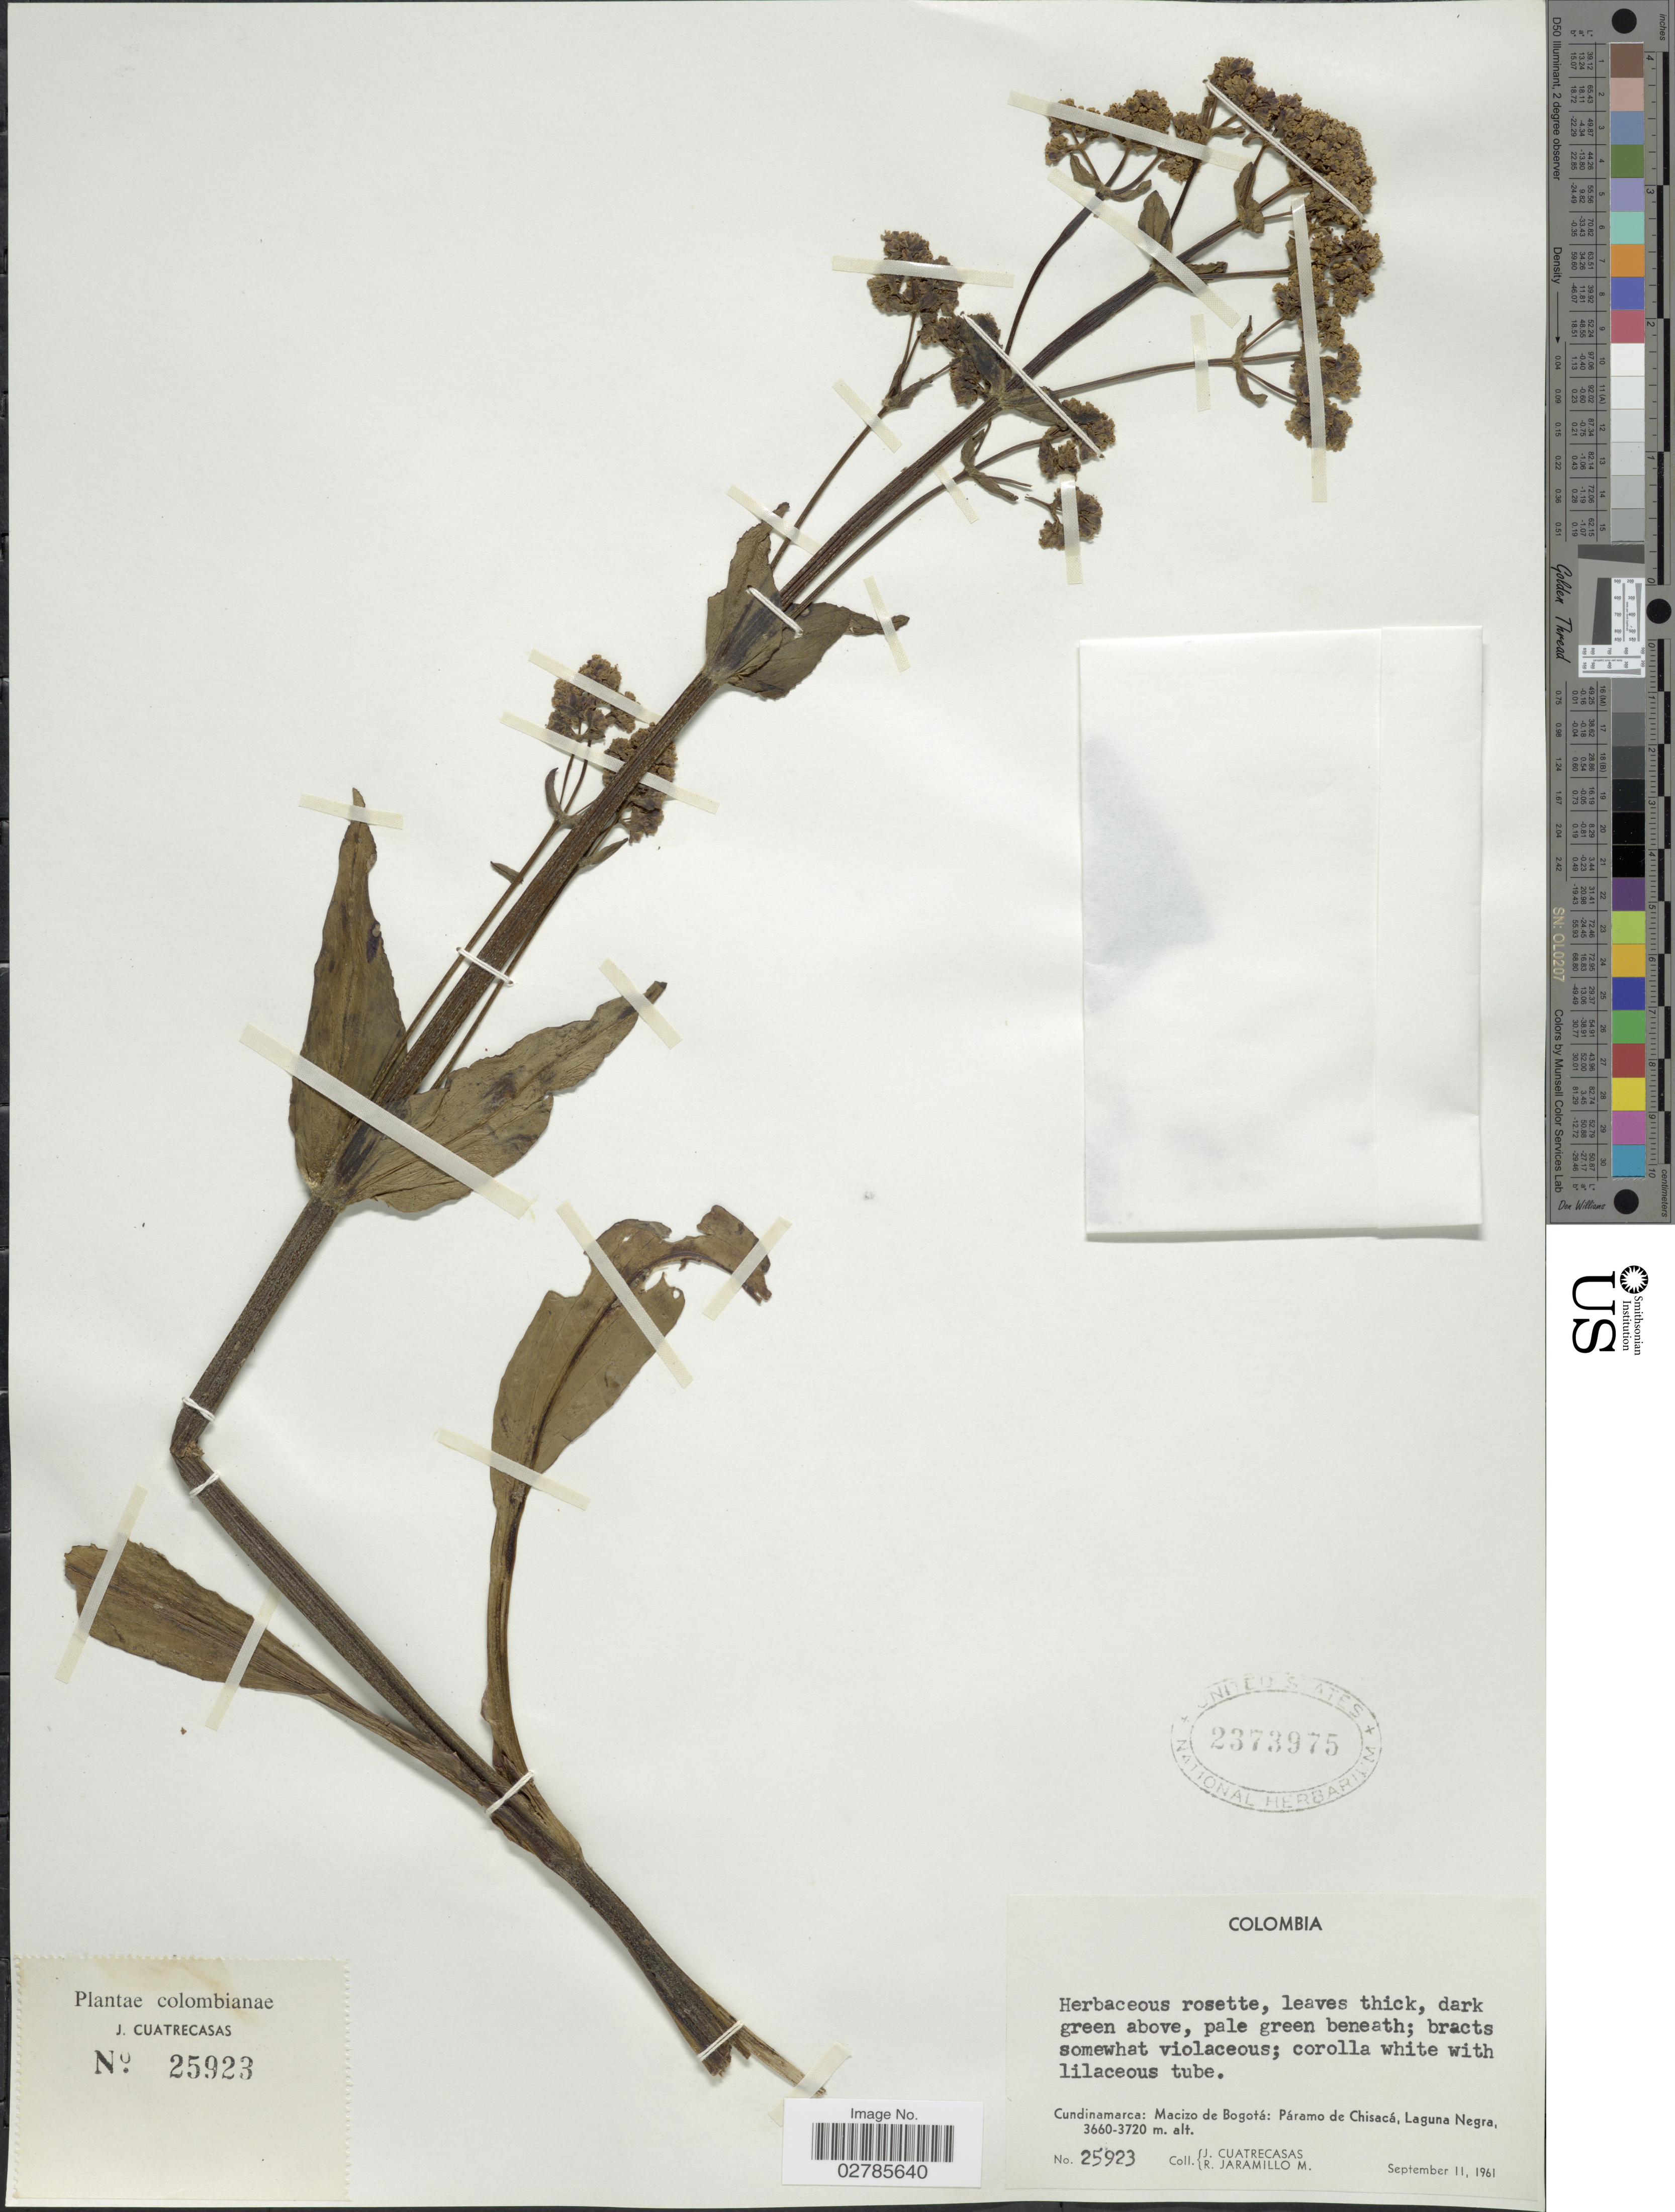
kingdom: Plantae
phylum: Tracheophyta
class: Magnoliopsida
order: Dipsacales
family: Caprifoliaceae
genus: Valeriana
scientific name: Valeriana sp.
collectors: J. Cuatrecasas & R. Jaramillo M.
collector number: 25923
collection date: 1961-09-11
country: Colombia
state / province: Cundinamarca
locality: Macizo de Bogotá: Páramo de Chisacá, Laguna Negra.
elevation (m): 3660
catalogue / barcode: US 2373975